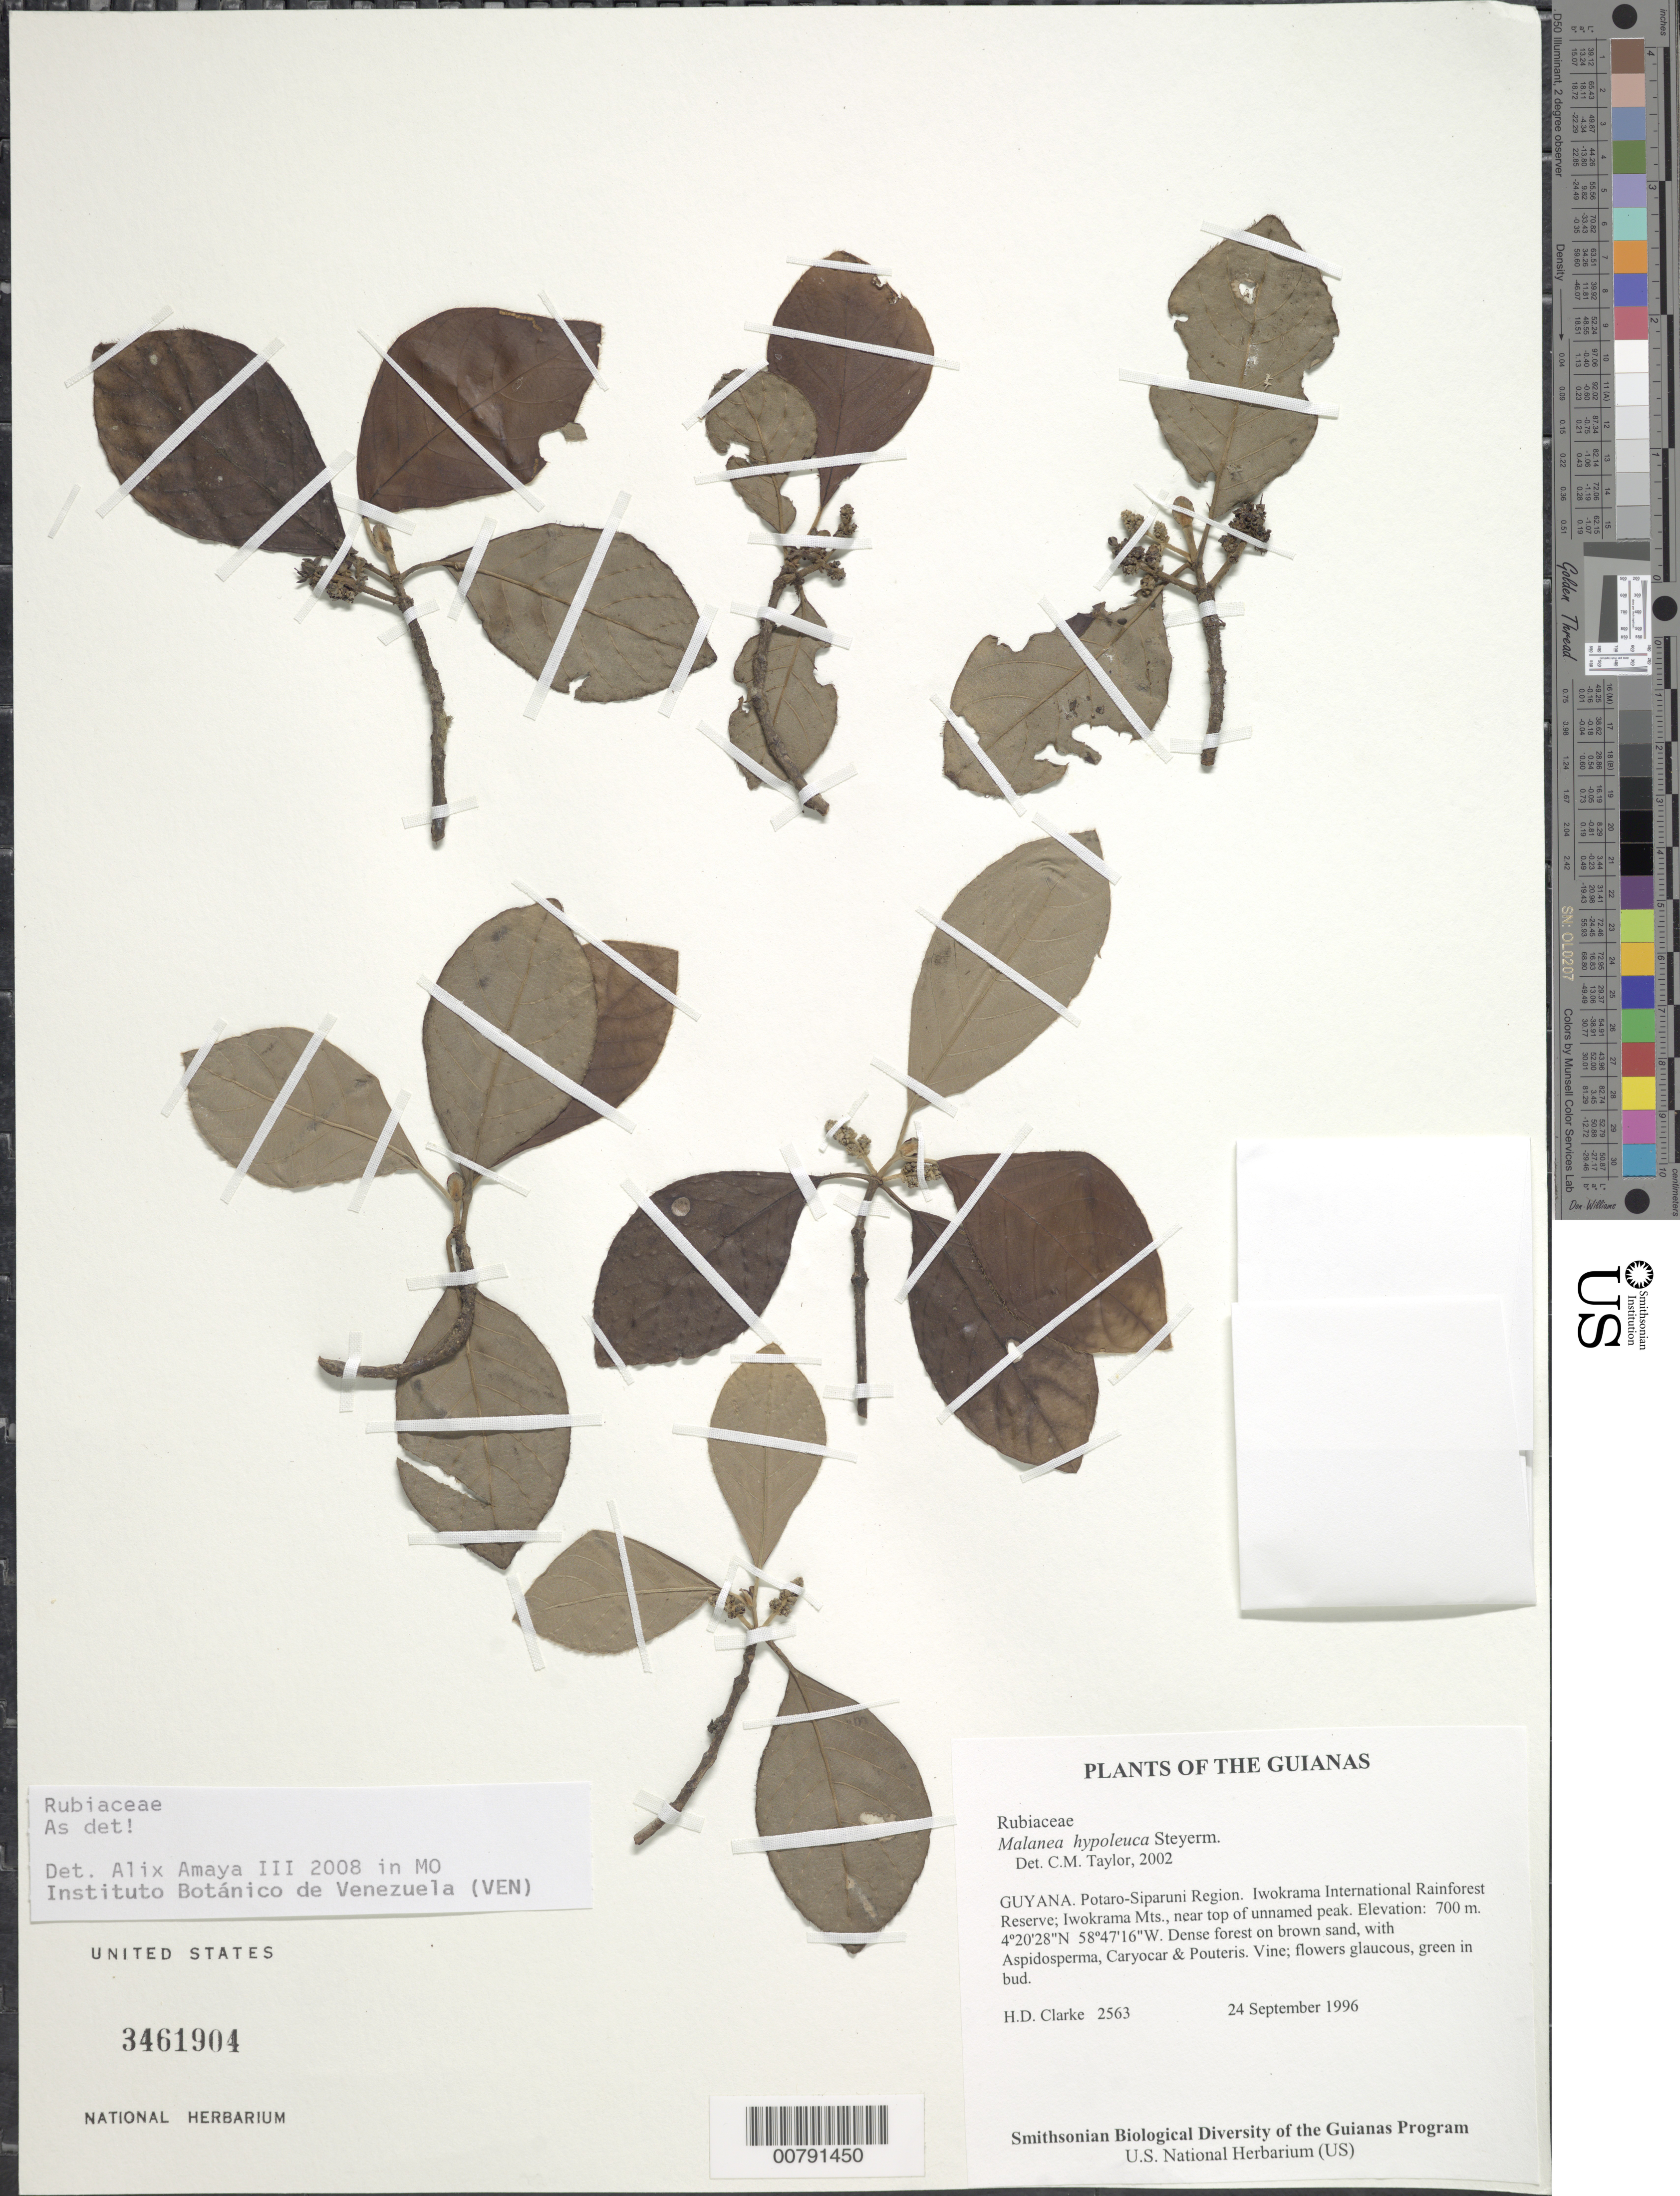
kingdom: Plantae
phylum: Tracheophyta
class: Magnoliopsida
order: Gentianales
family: Rubiaceae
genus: Malanea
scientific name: Malanea hypoleuca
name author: Steyerm.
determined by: Taylor, Charlotte M.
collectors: H. D. Clarke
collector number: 2563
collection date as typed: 24 September 1996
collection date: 1996-09-24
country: Guyana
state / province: Potaro-Siparuni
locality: Iwokrama International Rainforest Reserve; Iwokrama Mts., near top of unnamed peak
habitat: Dense forest on brown sand, with Aspidosperma, Caryocar & Pouteria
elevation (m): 700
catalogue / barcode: US 3461904